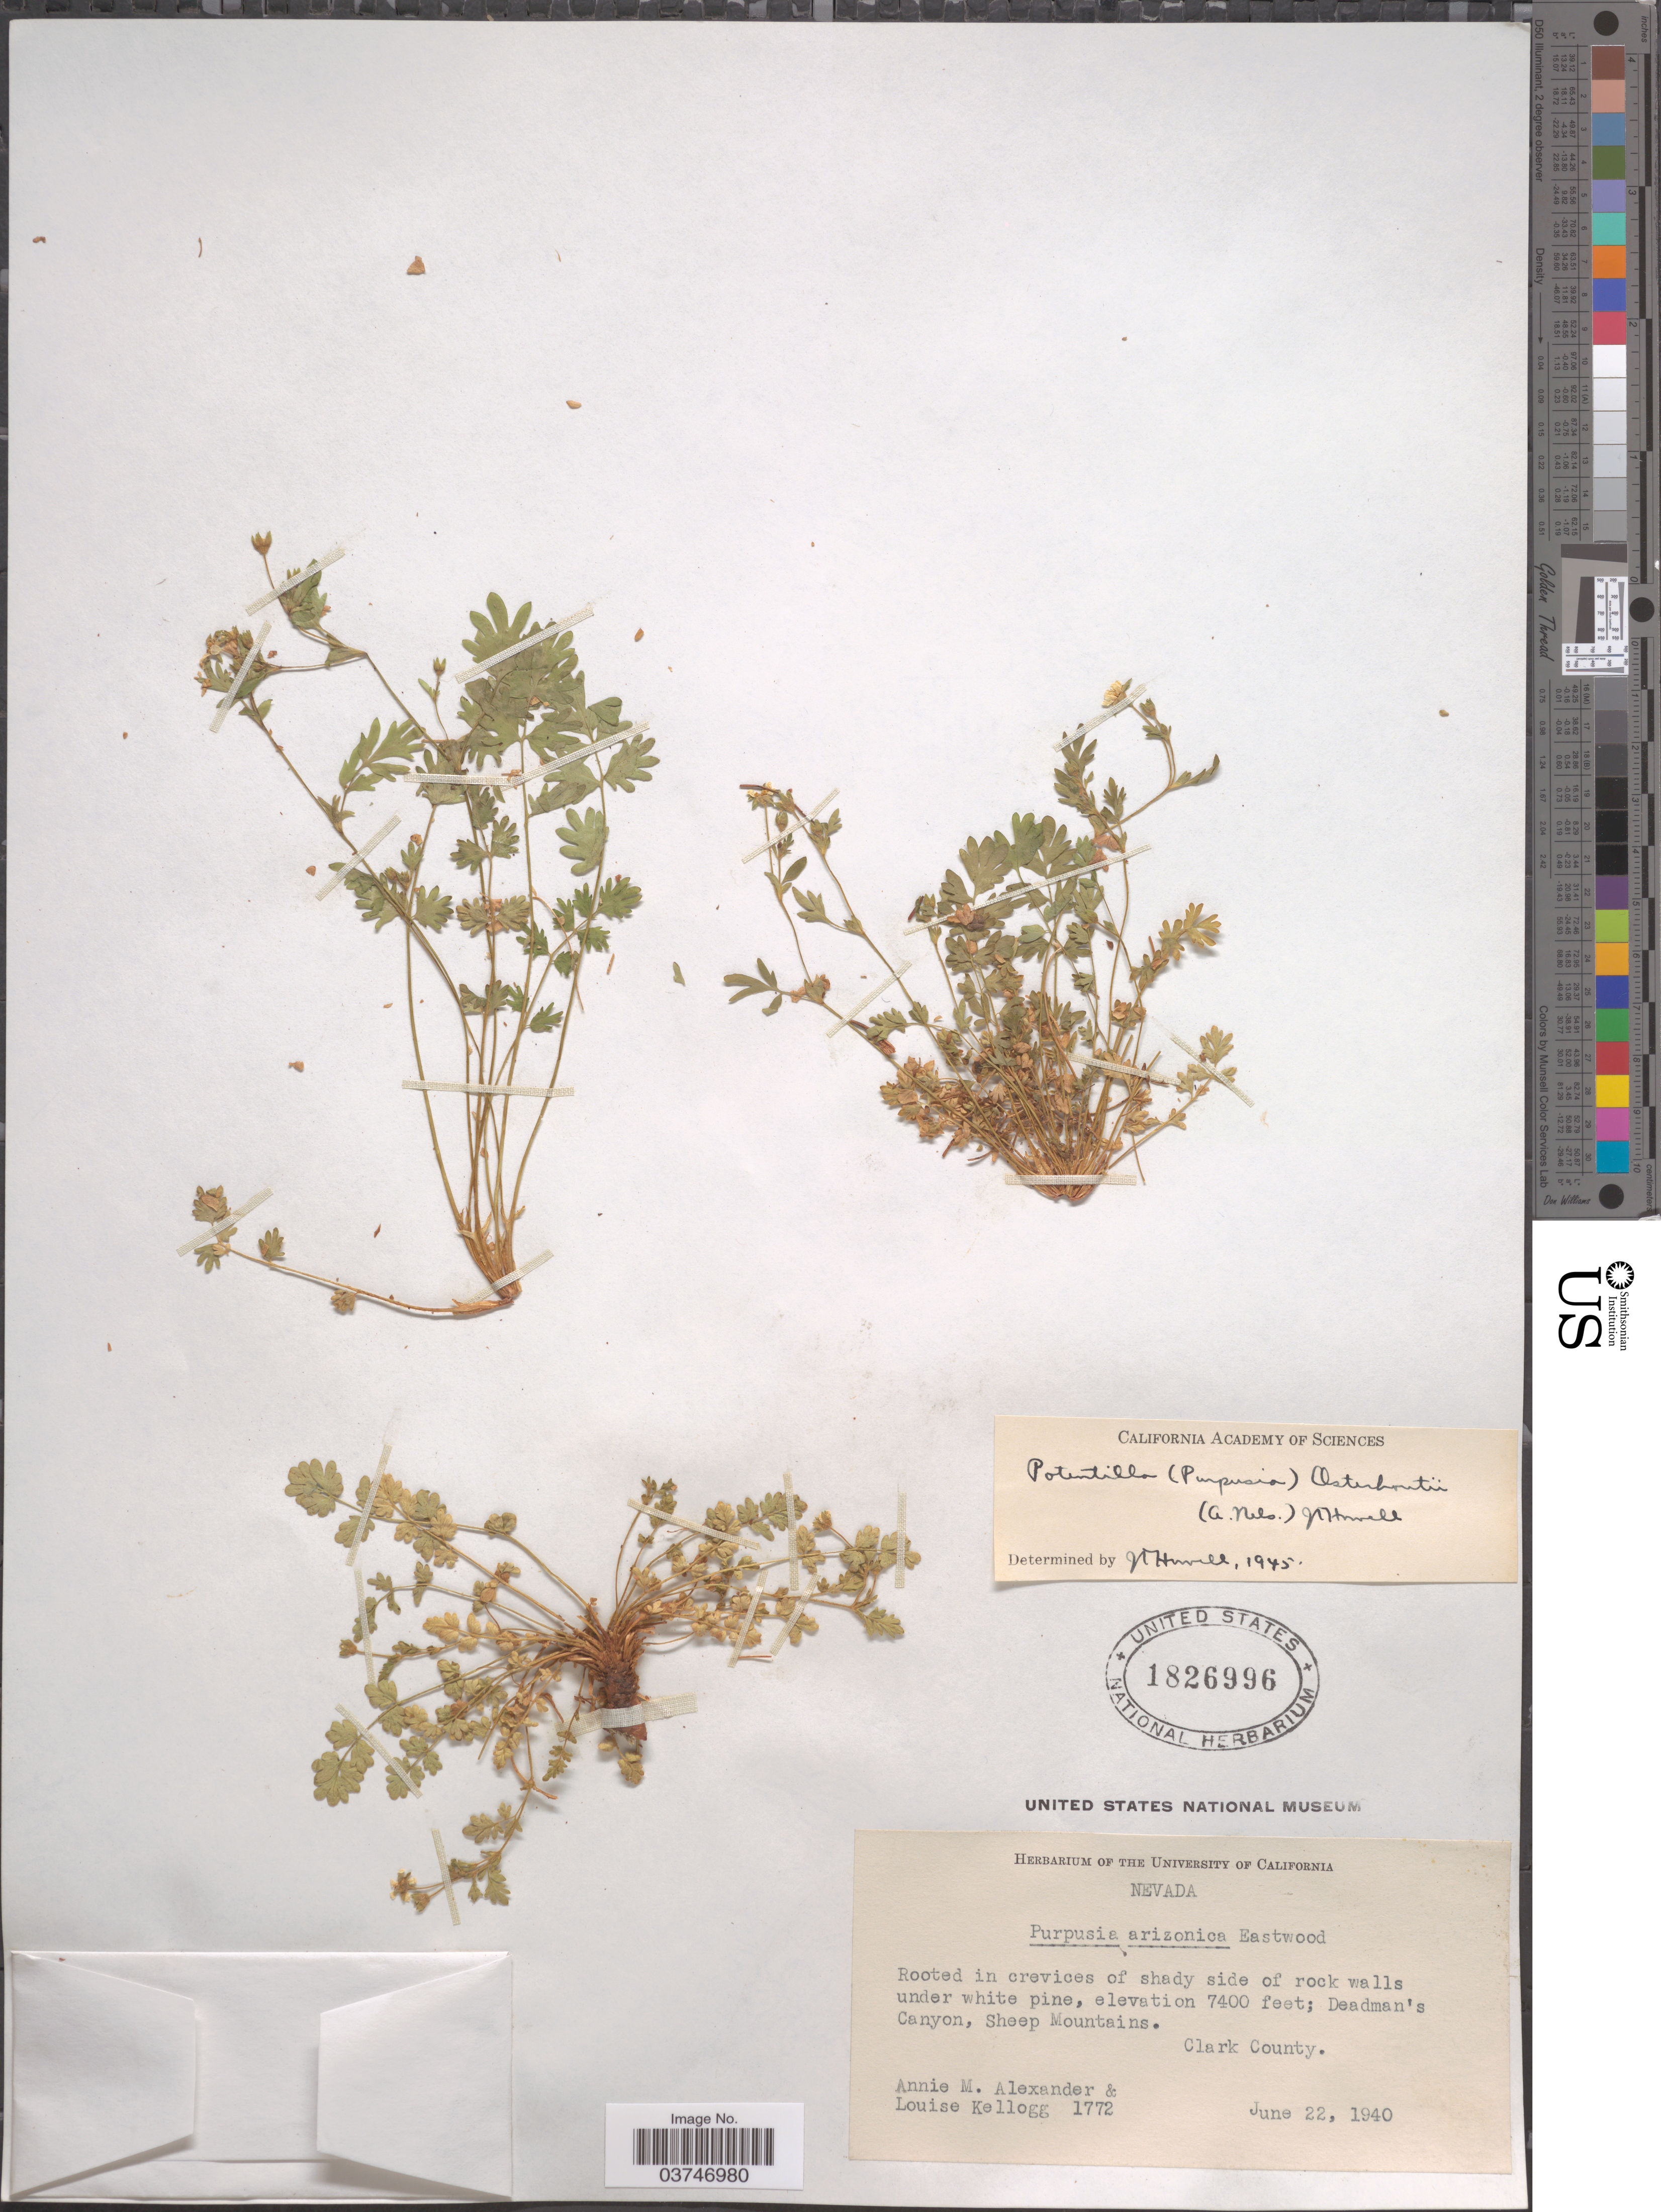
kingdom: Plantae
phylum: Tracheophyta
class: Magnoliopsida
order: Rosales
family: Rosaceae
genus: Potentilla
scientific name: Potentilla osterhoutii var. osterhoutii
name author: (A. Nelson) J.T. Howell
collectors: A. M. Alexander & L. Kellogg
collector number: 1772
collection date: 1940-06-22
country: United States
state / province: Nevada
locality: Deadman's Canyon, Sheep Mountains. Clark County.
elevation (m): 2256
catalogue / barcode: US 1826996